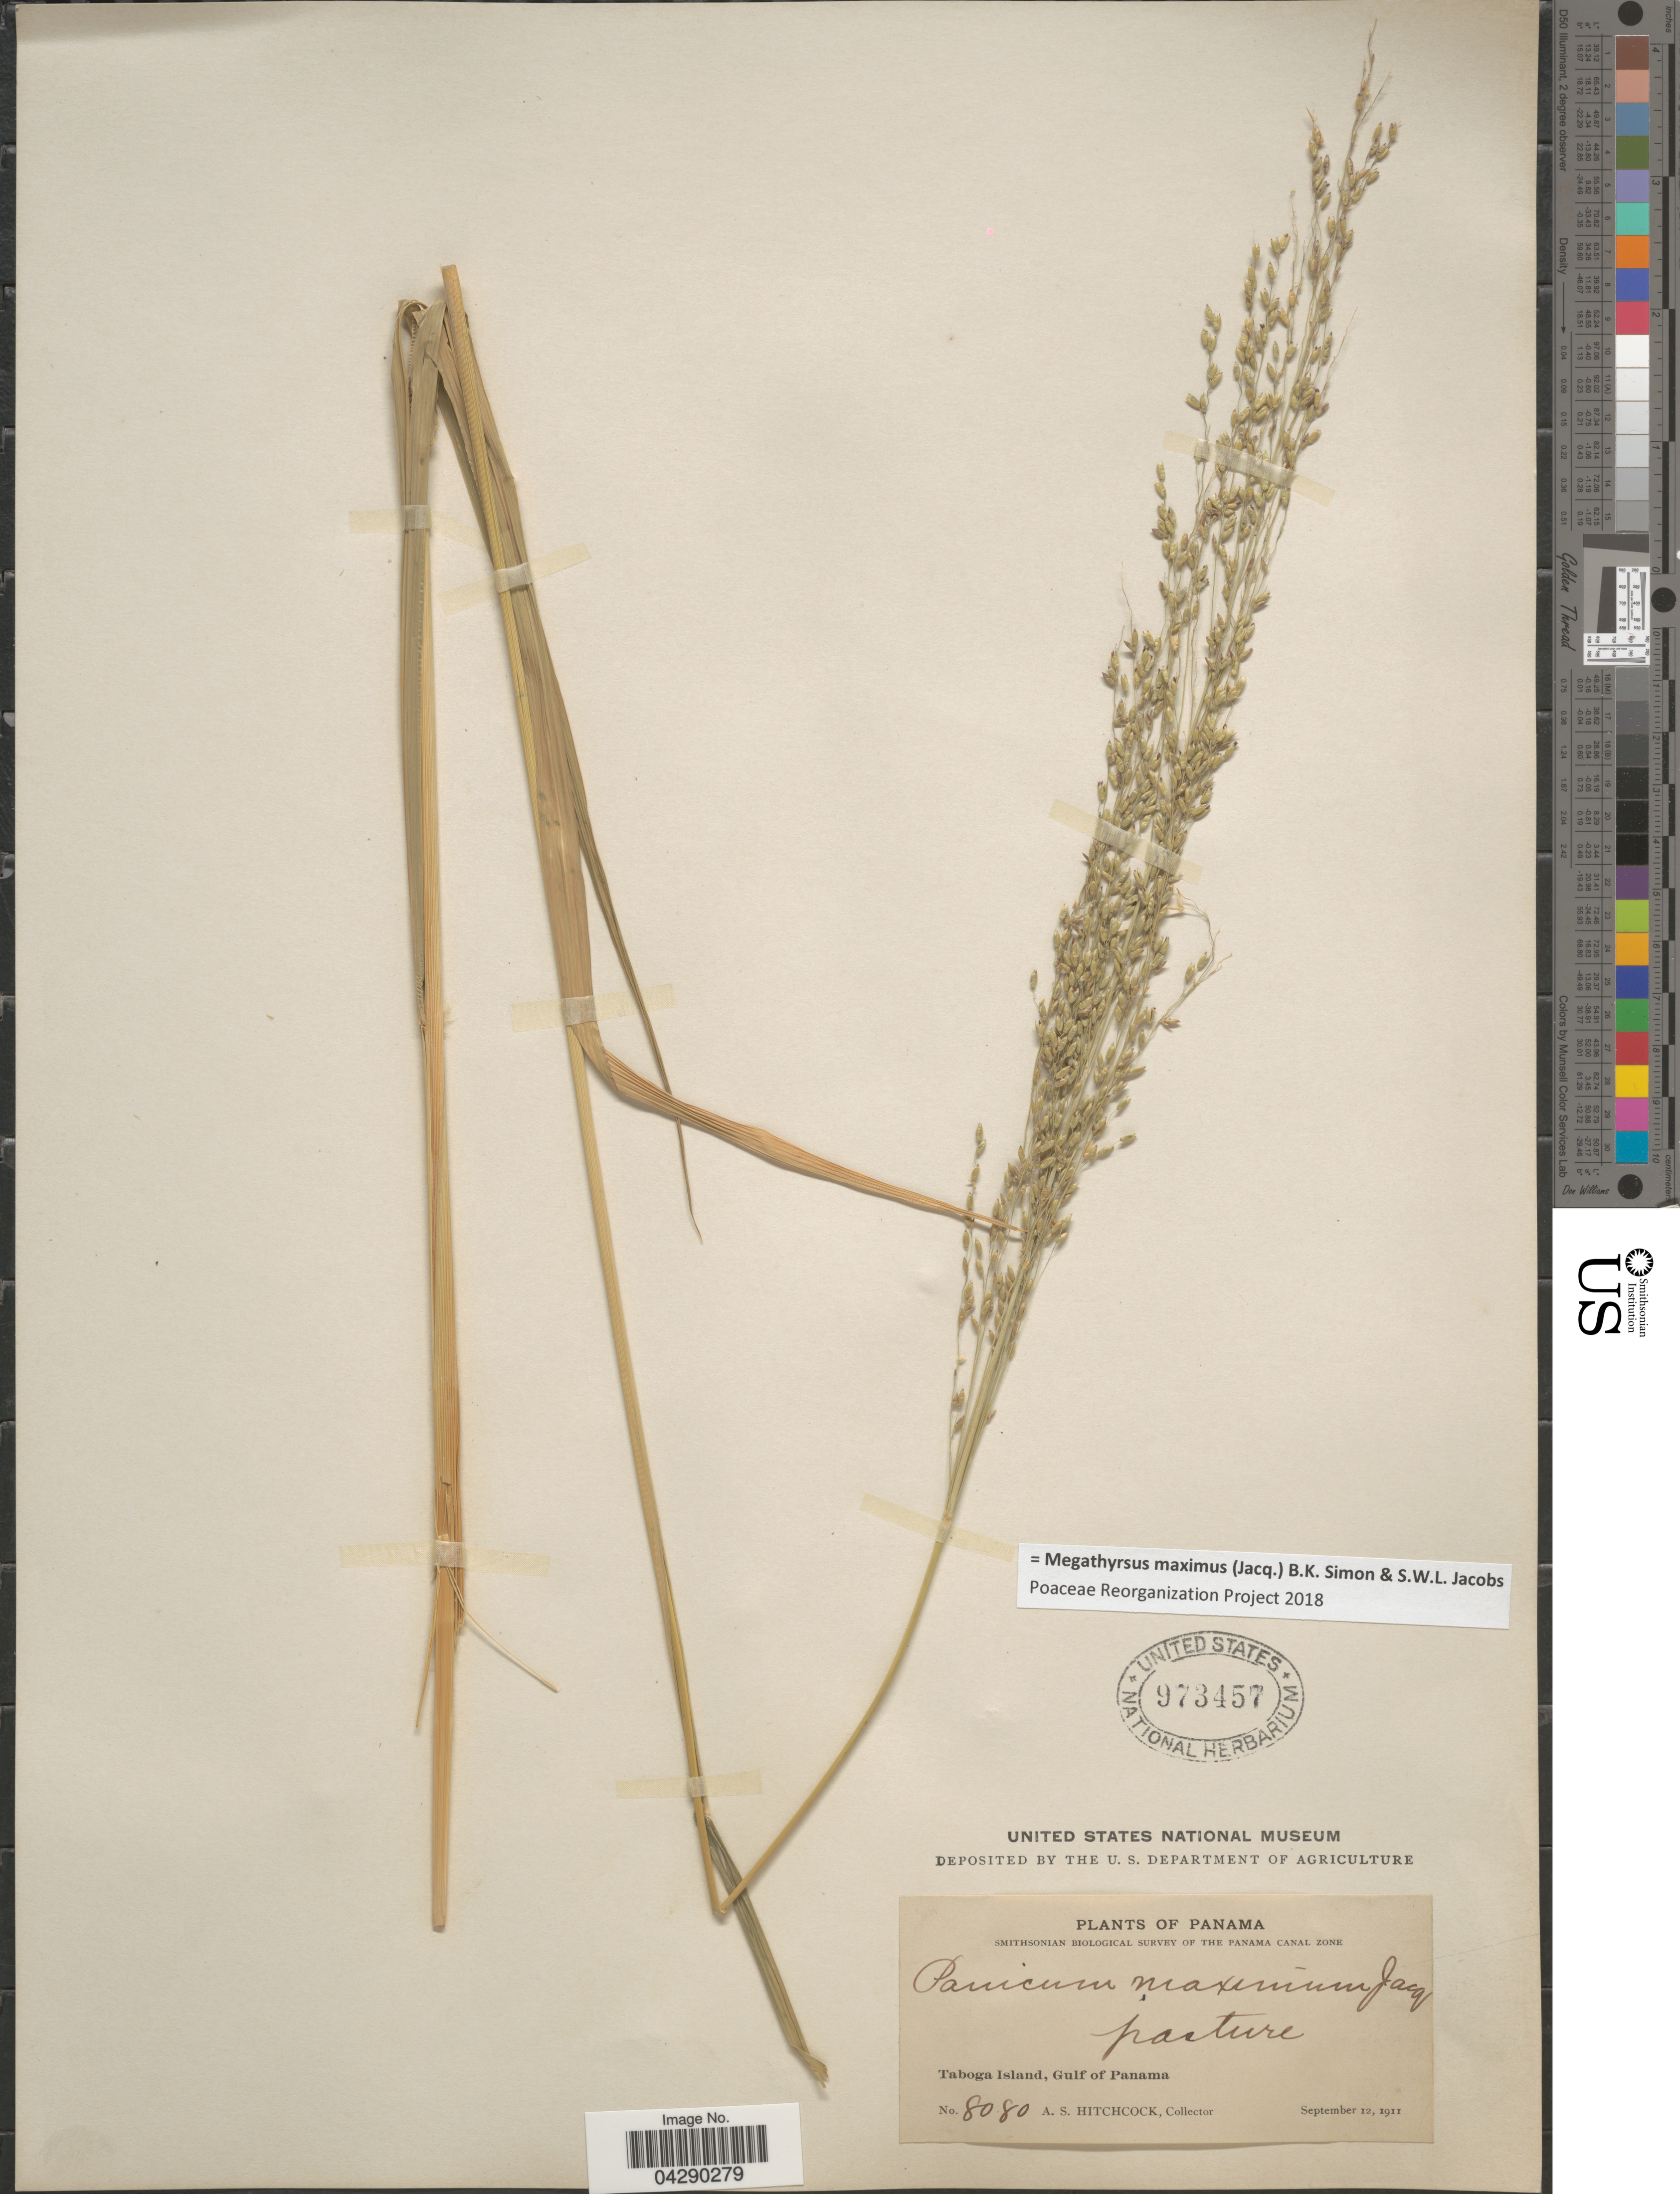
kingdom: Plantae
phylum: Tracheophyta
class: Liliopsida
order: Poales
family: Poaceae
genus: Megathyrsus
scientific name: Megathyrsus maximus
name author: (Jacq.) B.K. Simon & S.W.L. Jacobs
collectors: A. S. Hitchcock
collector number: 8080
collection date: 1911-09-12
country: Panama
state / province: Panamá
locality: Smithsonian Biological Survey of the Panama Canal Zone. Taboga Island, Gulf of Panama.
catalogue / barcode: US 973457